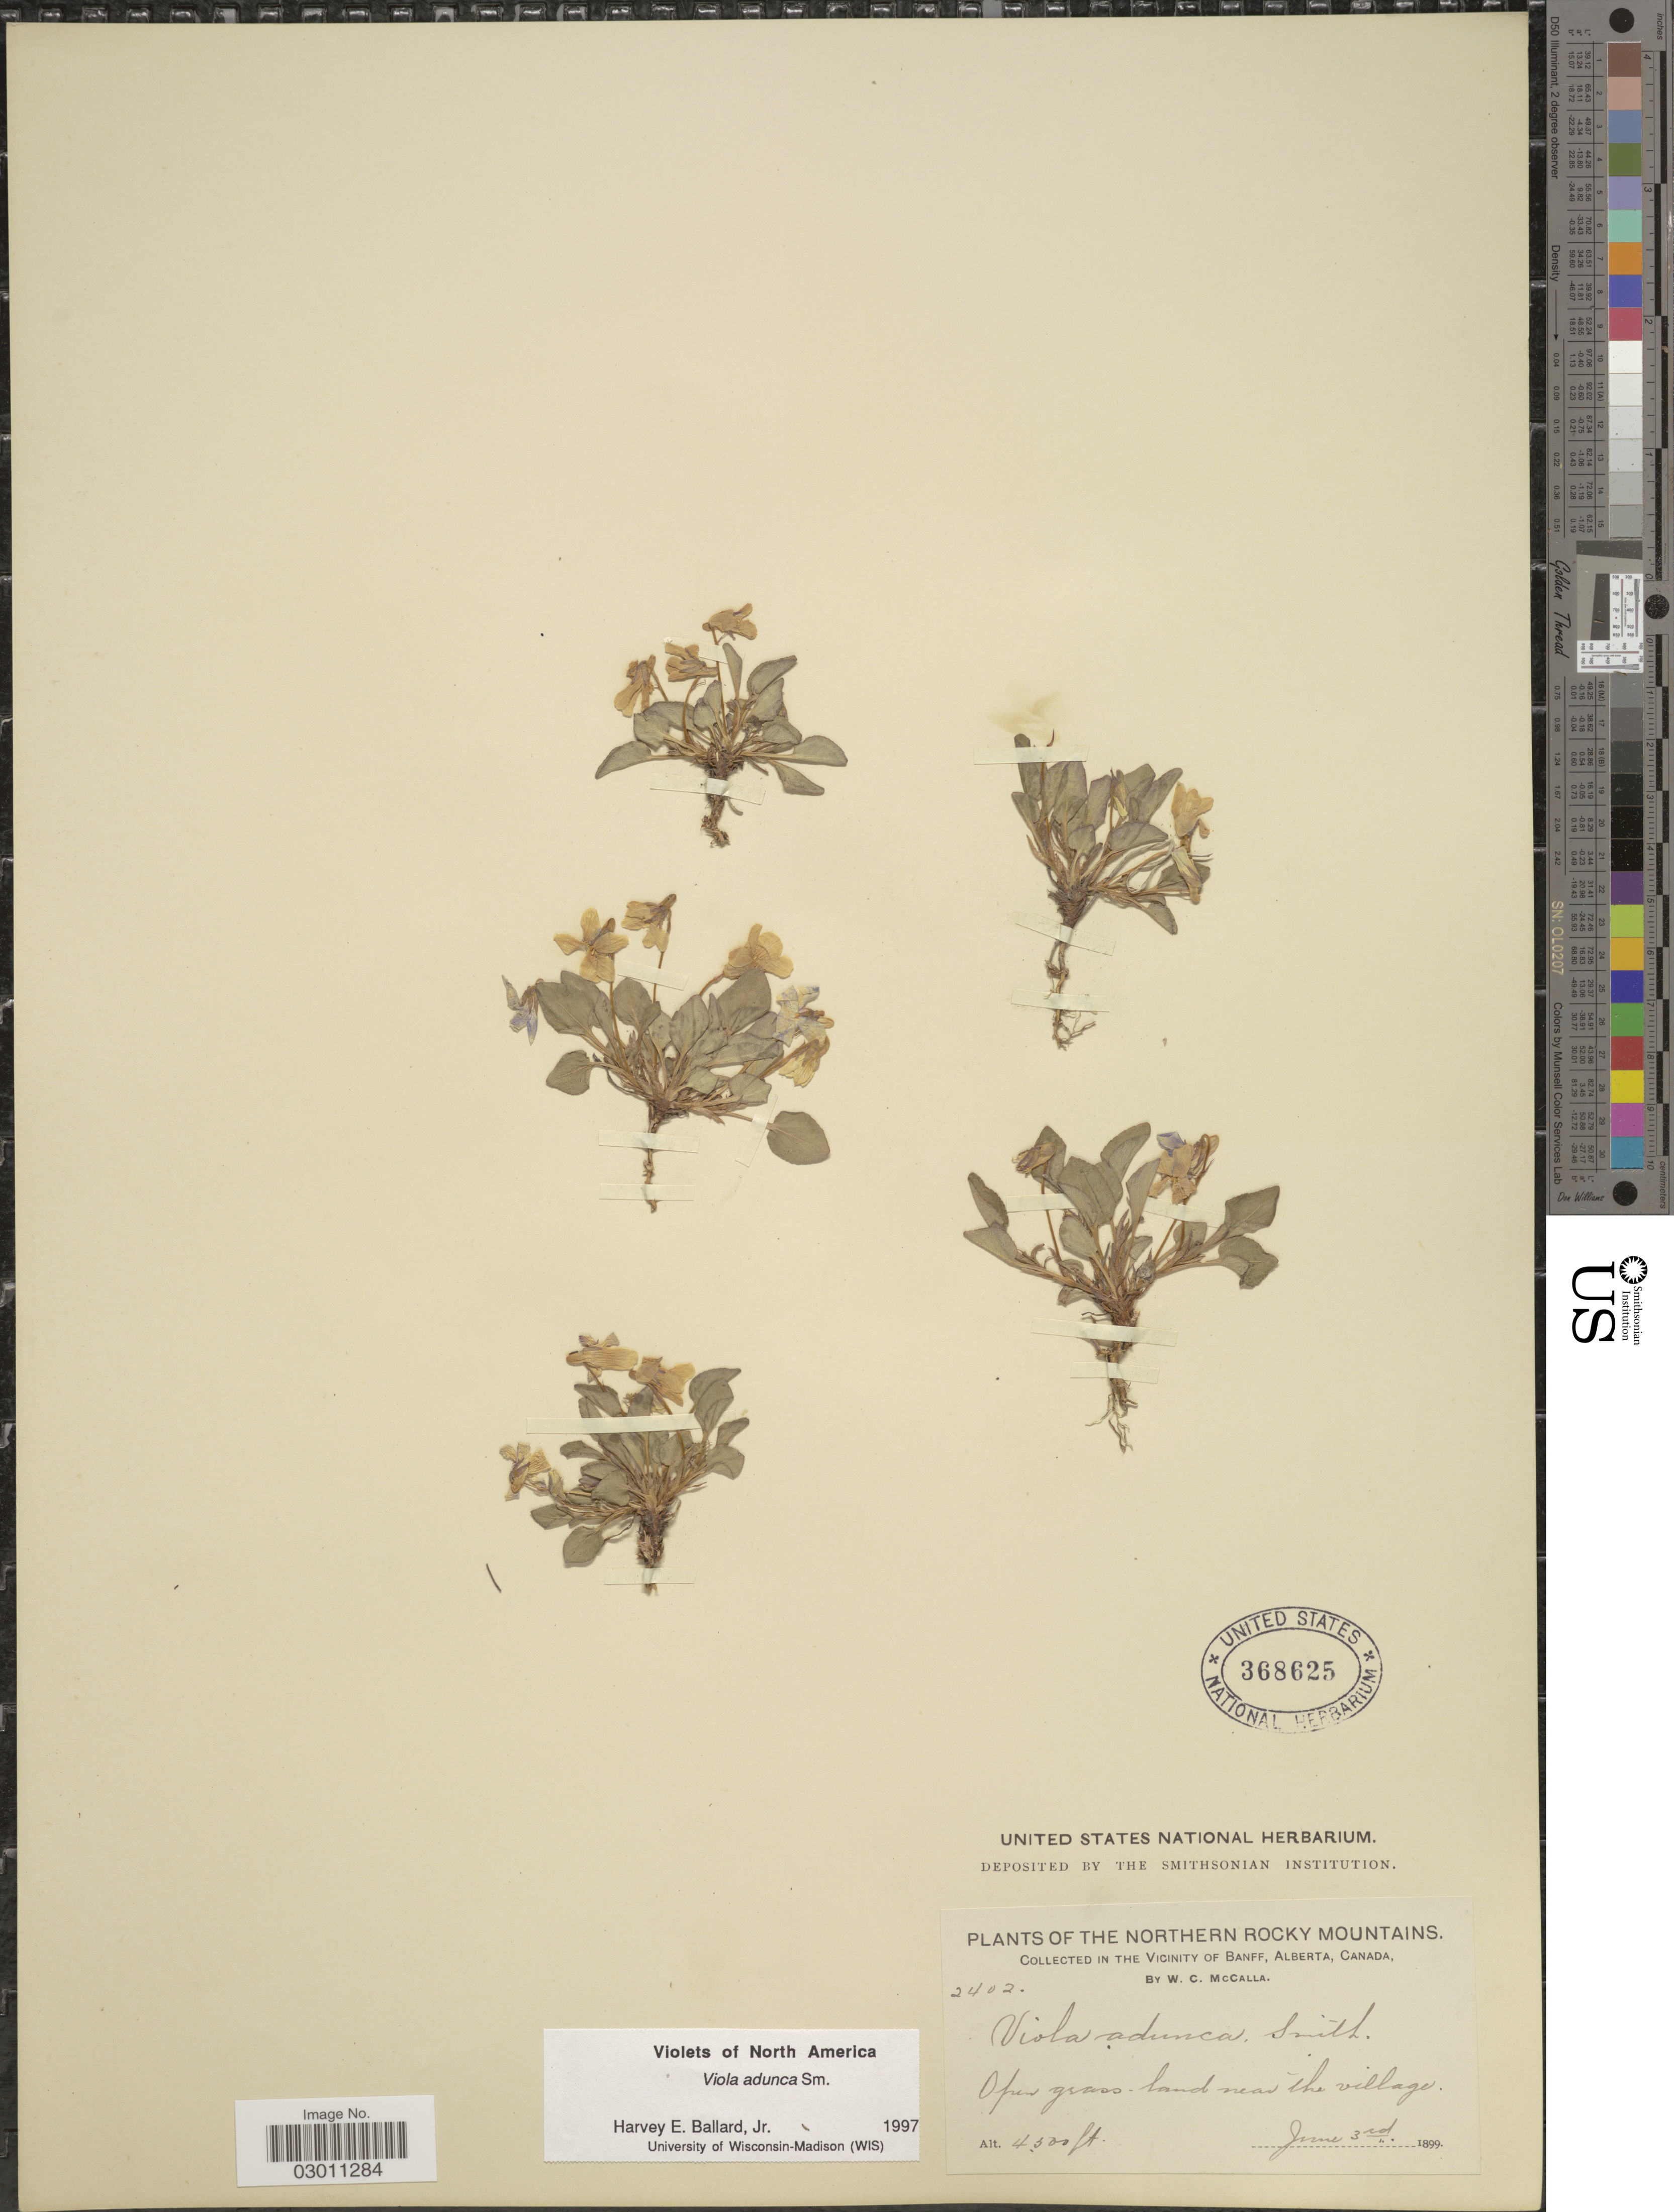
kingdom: Plantae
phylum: Tracheophyta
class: Magnoliopsida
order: Malpighiales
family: Violaceae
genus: Viola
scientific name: Viola adunca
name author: Sm.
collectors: W. McCalla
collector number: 2402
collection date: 1899-06-03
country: Canada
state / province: Alberta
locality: Northern Rocky Mountains. In the Vicinity of Banff, Alberta. Near the village.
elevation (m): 1372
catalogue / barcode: US 368625